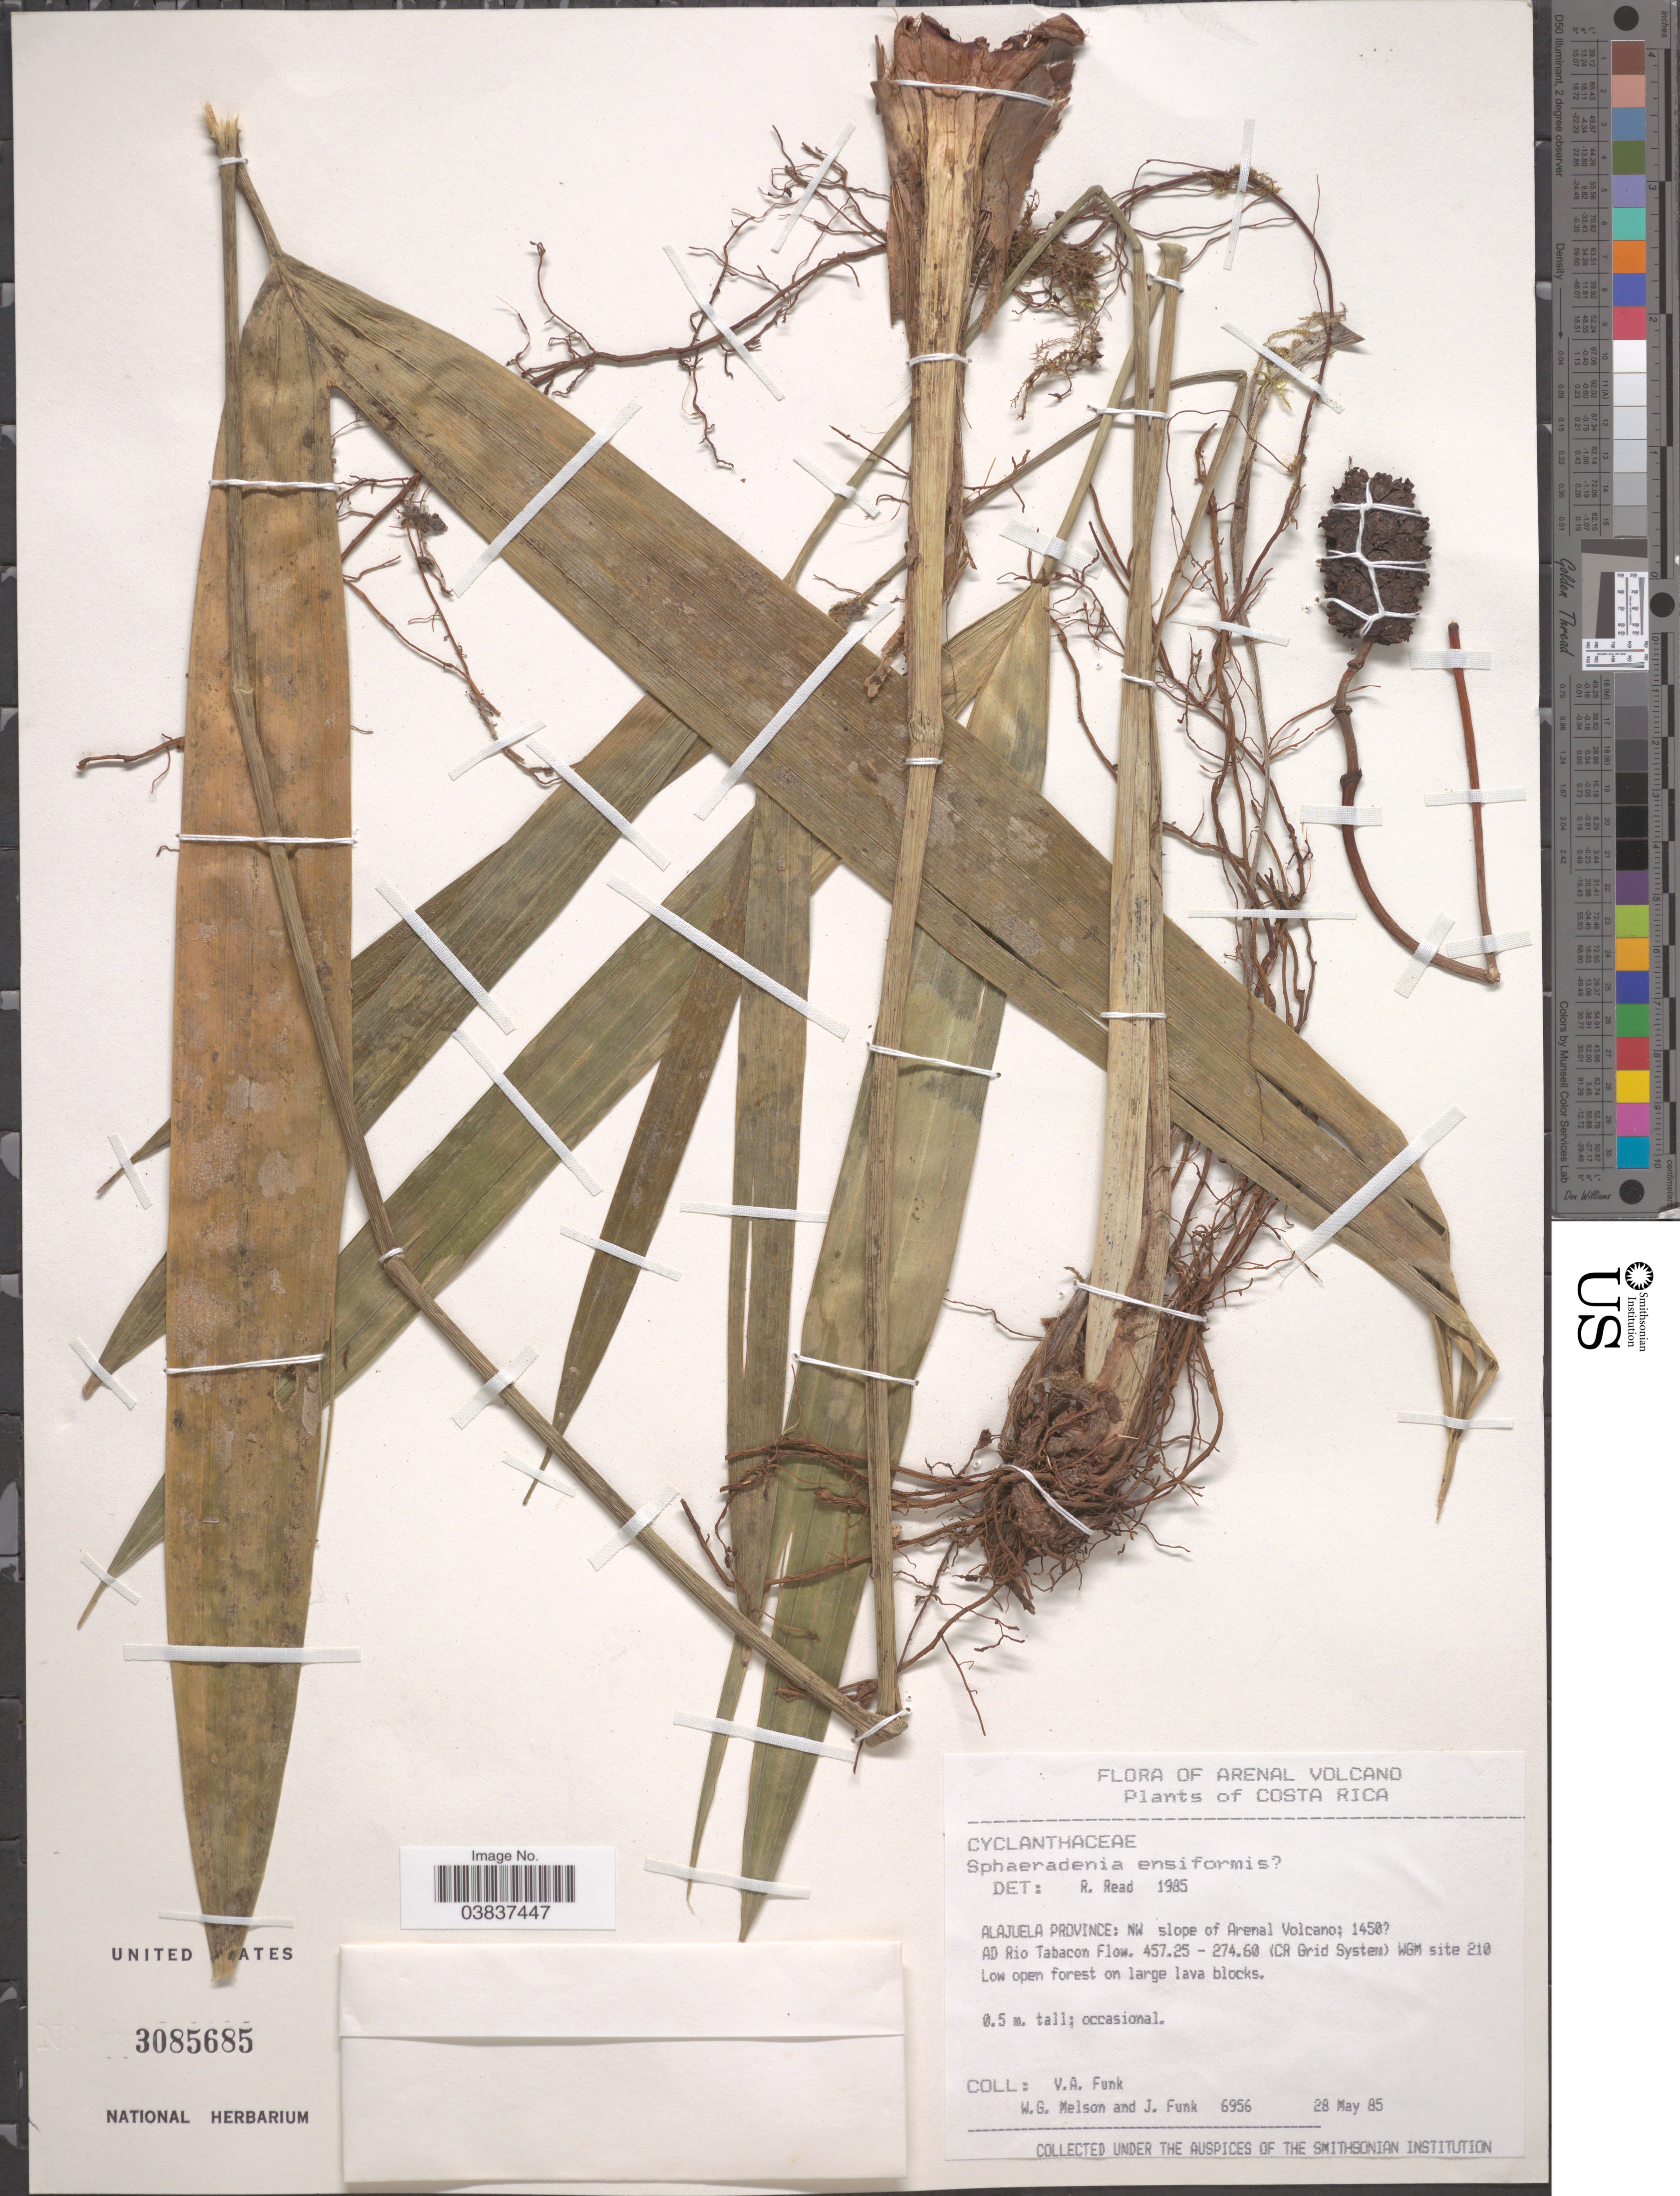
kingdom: Plantae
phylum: Tracheophyta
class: Liliopsida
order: Pandanales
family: Cyclanthaceae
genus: Sphaeradenia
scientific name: Sphaeradenia ensiformis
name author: (Hook. f.) Harling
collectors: V. Funk, W. Melson & J. Funk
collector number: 6956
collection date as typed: Transcribed d/m/y: 28/5/85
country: Costa Rica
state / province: Alajuela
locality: NW slope of Arenal Volcano; 1450 [unsure placement]. AD Rio Tabacon Flow. 457.25 - 274.60 (CR Grid System) WGM site 210.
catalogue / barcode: US 3085685